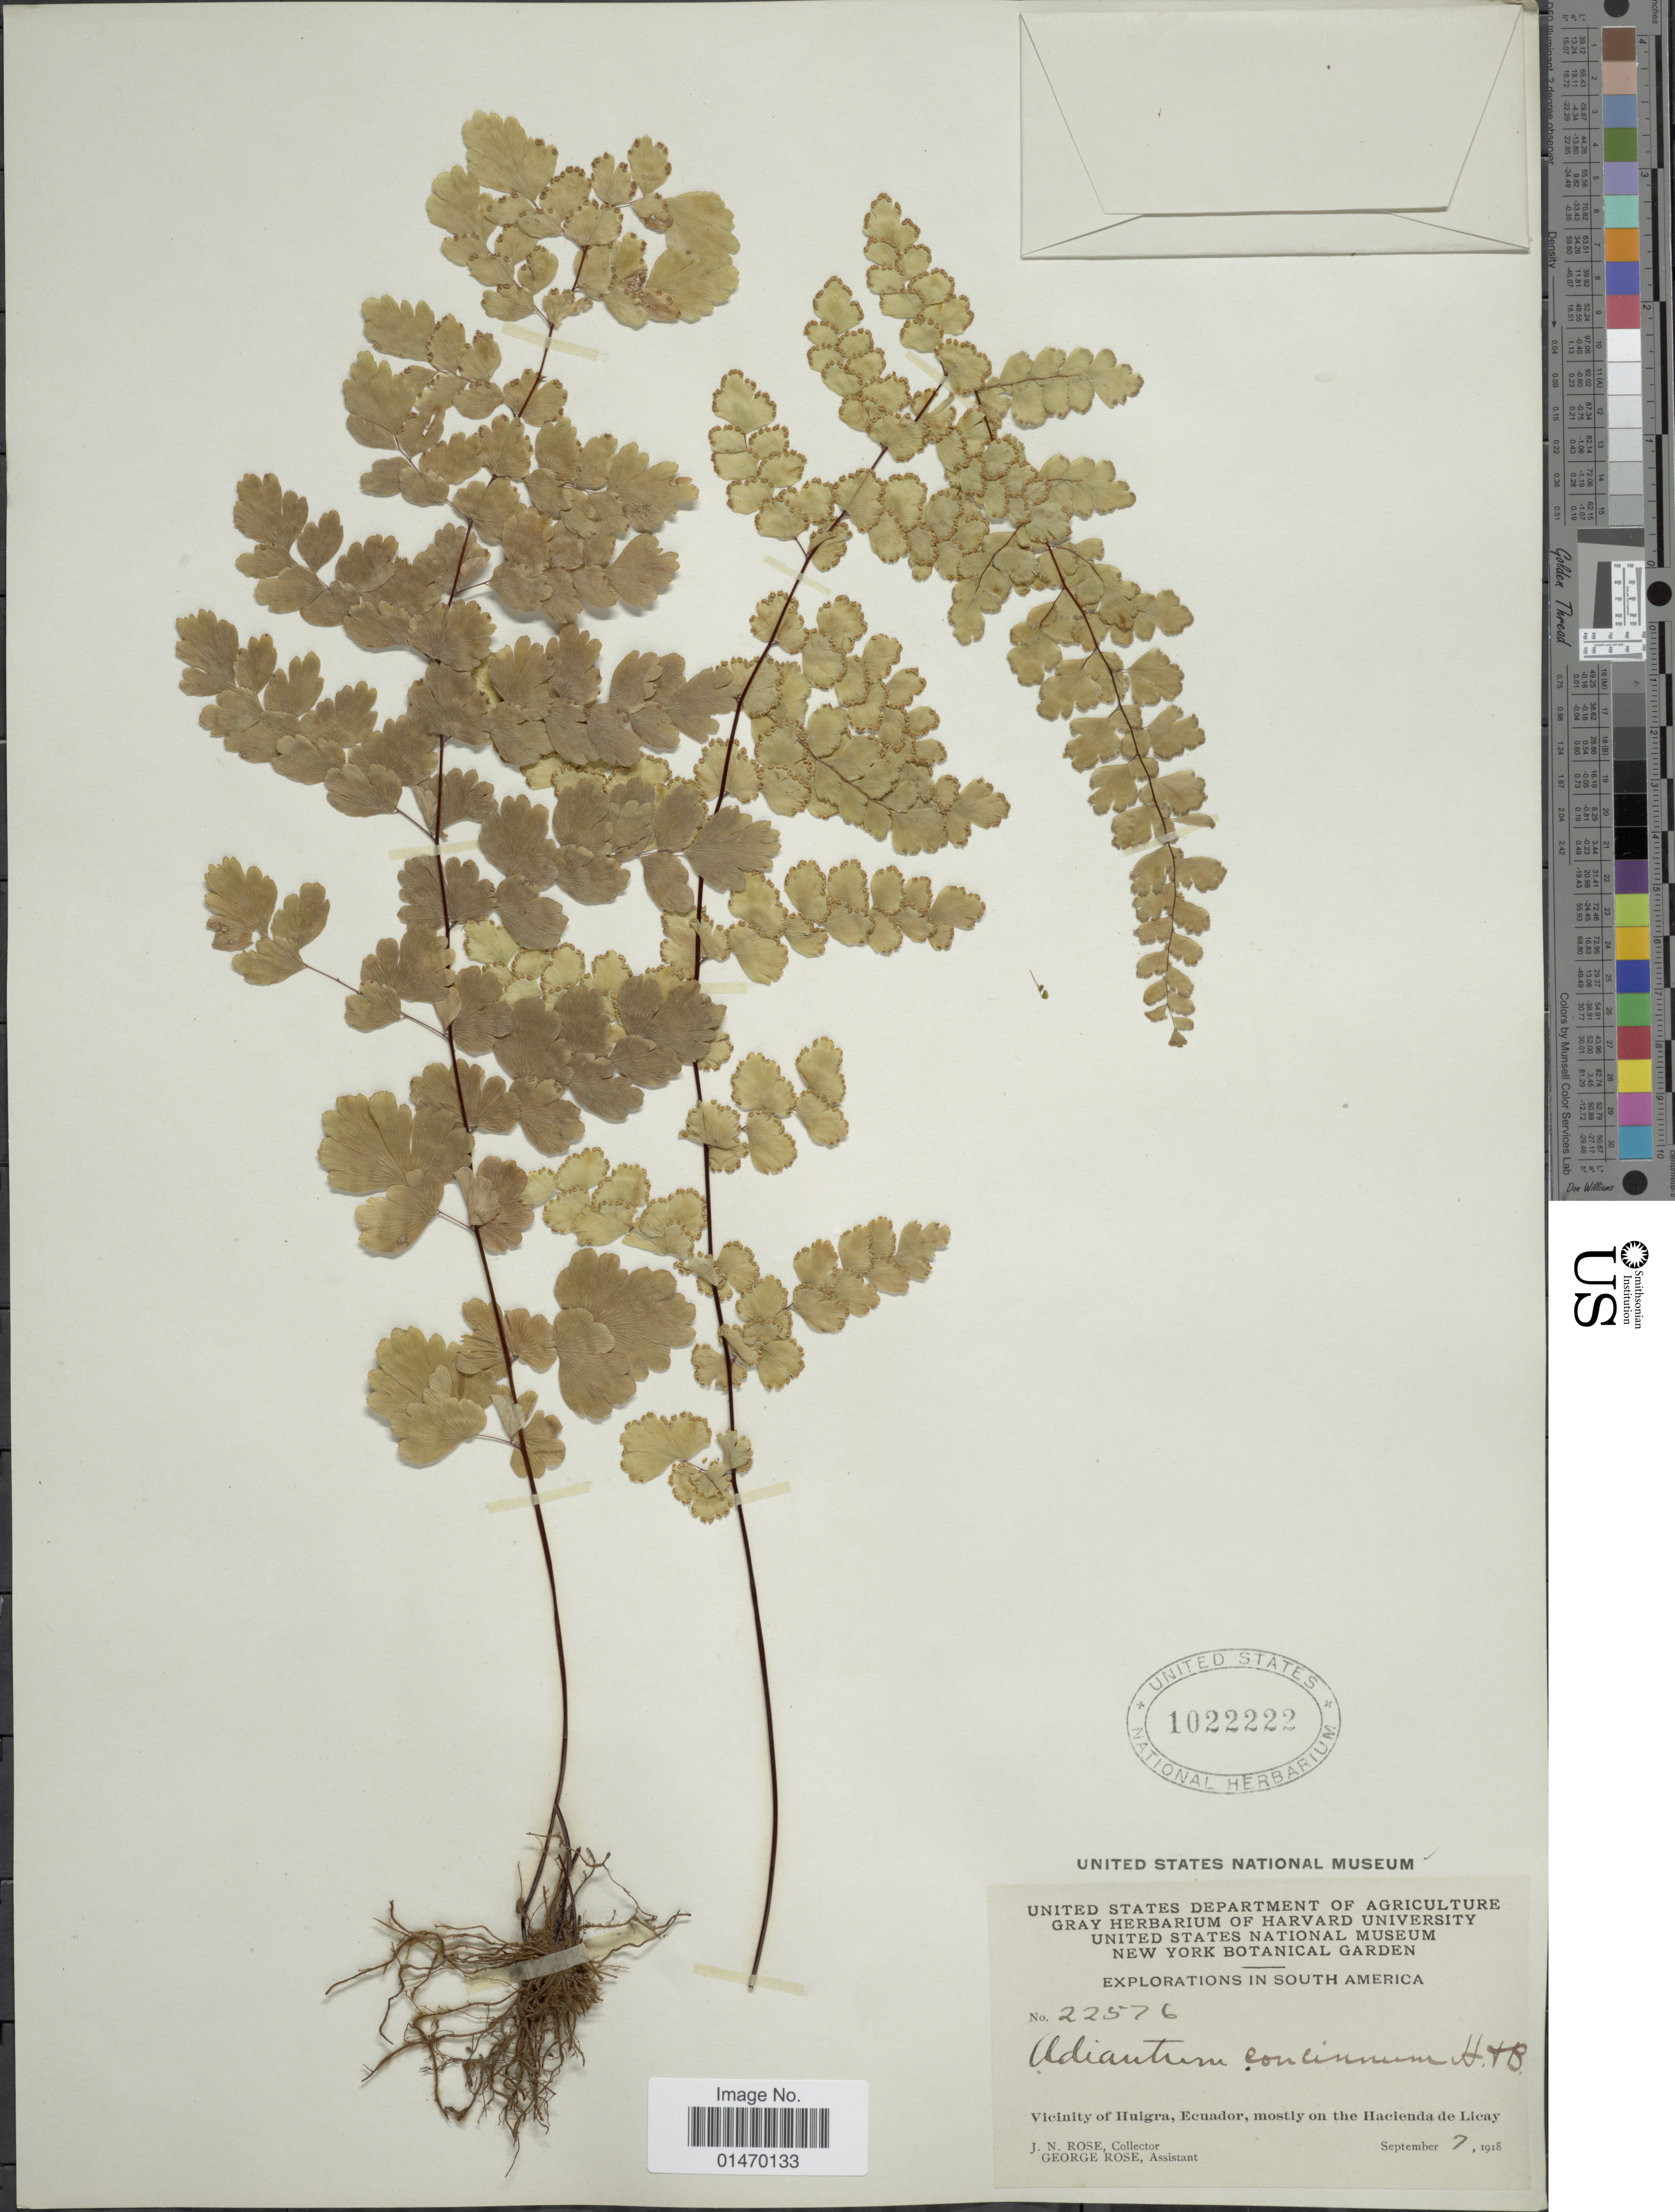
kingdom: Plantae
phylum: Tracheophyta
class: Polypodiopsida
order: Polypodiales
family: Pteridaceae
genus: Adiantum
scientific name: Adiantum concinnum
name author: Humb. & Bonpl. ex Willd.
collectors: J. N. Rose & G. Rose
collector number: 22576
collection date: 1918-09-07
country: Ecuador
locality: Vicinity of Huigra, Ecuador, mostly on the Hacienda de Licay.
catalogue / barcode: US 1022222